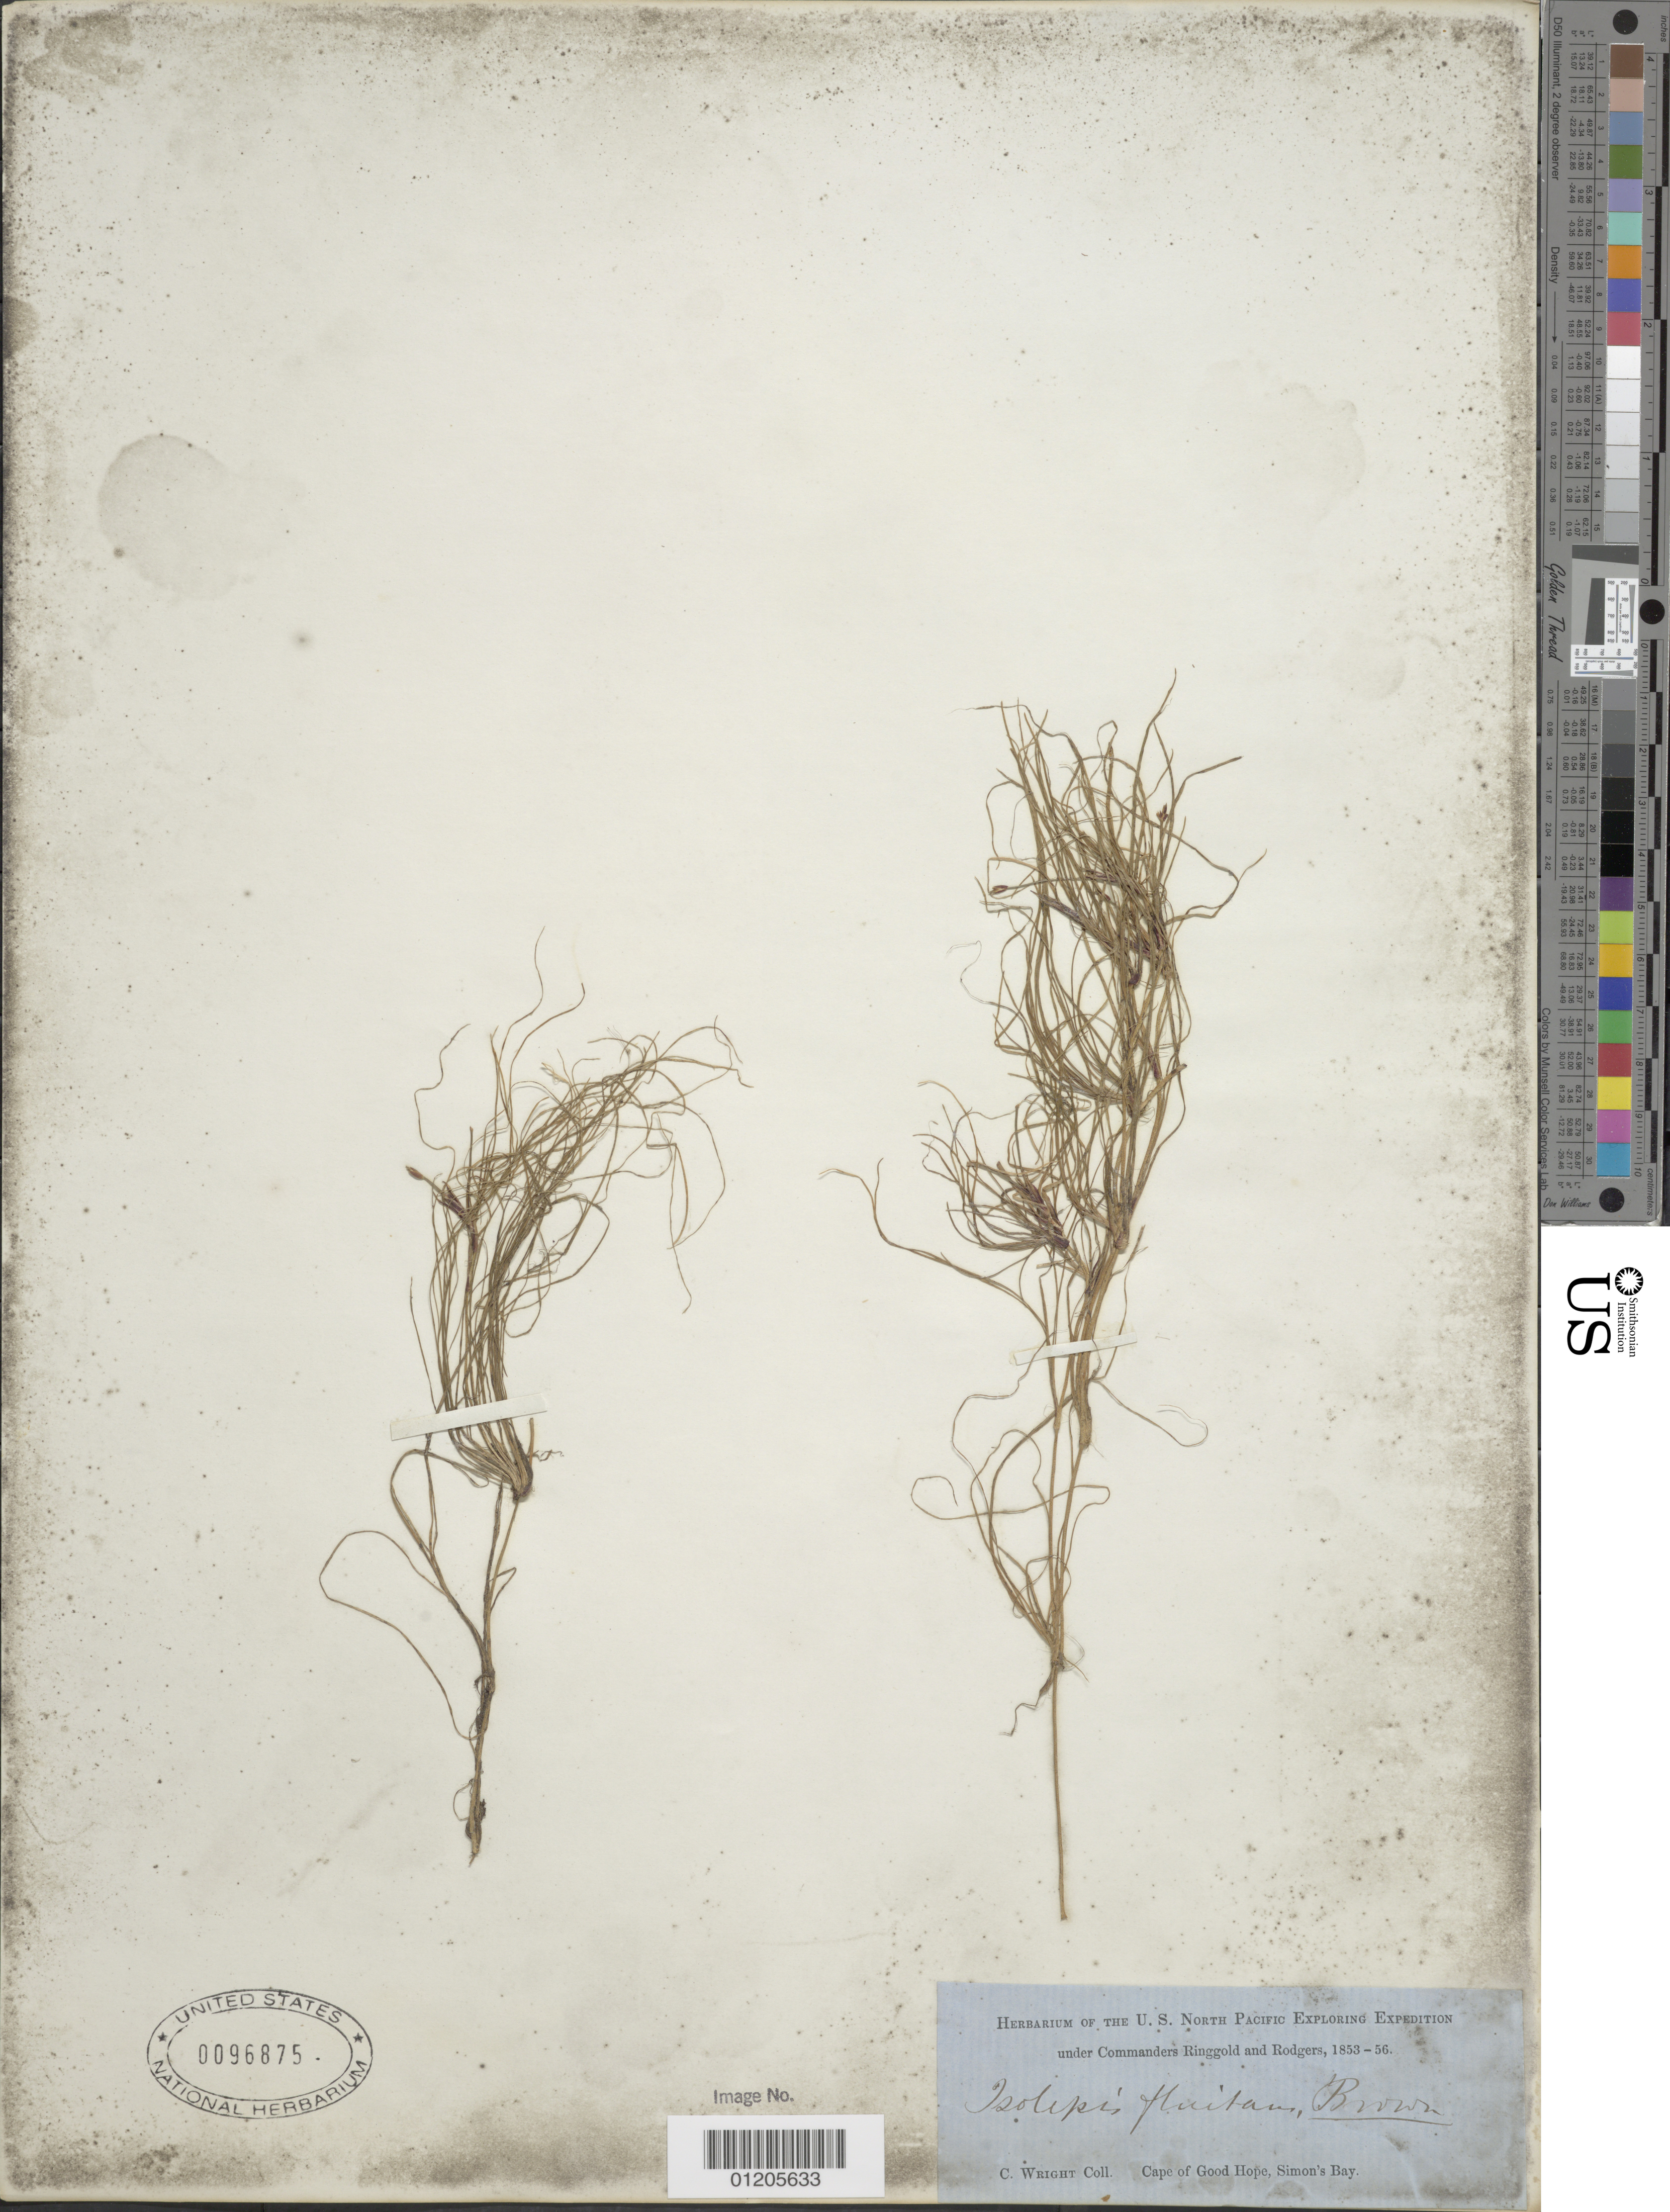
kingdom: Plantae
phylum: Tracheophyta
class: Liliopsida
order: Poales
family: Cyperaceae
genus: Isolepis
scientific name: Isolepis fluitans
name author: (L.) R. Br.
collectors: C. Wright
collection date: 1853/1856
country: South Africa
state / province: Western Cape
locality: Cape of Good Hope, Simon's Bay.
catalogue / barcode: US 96875